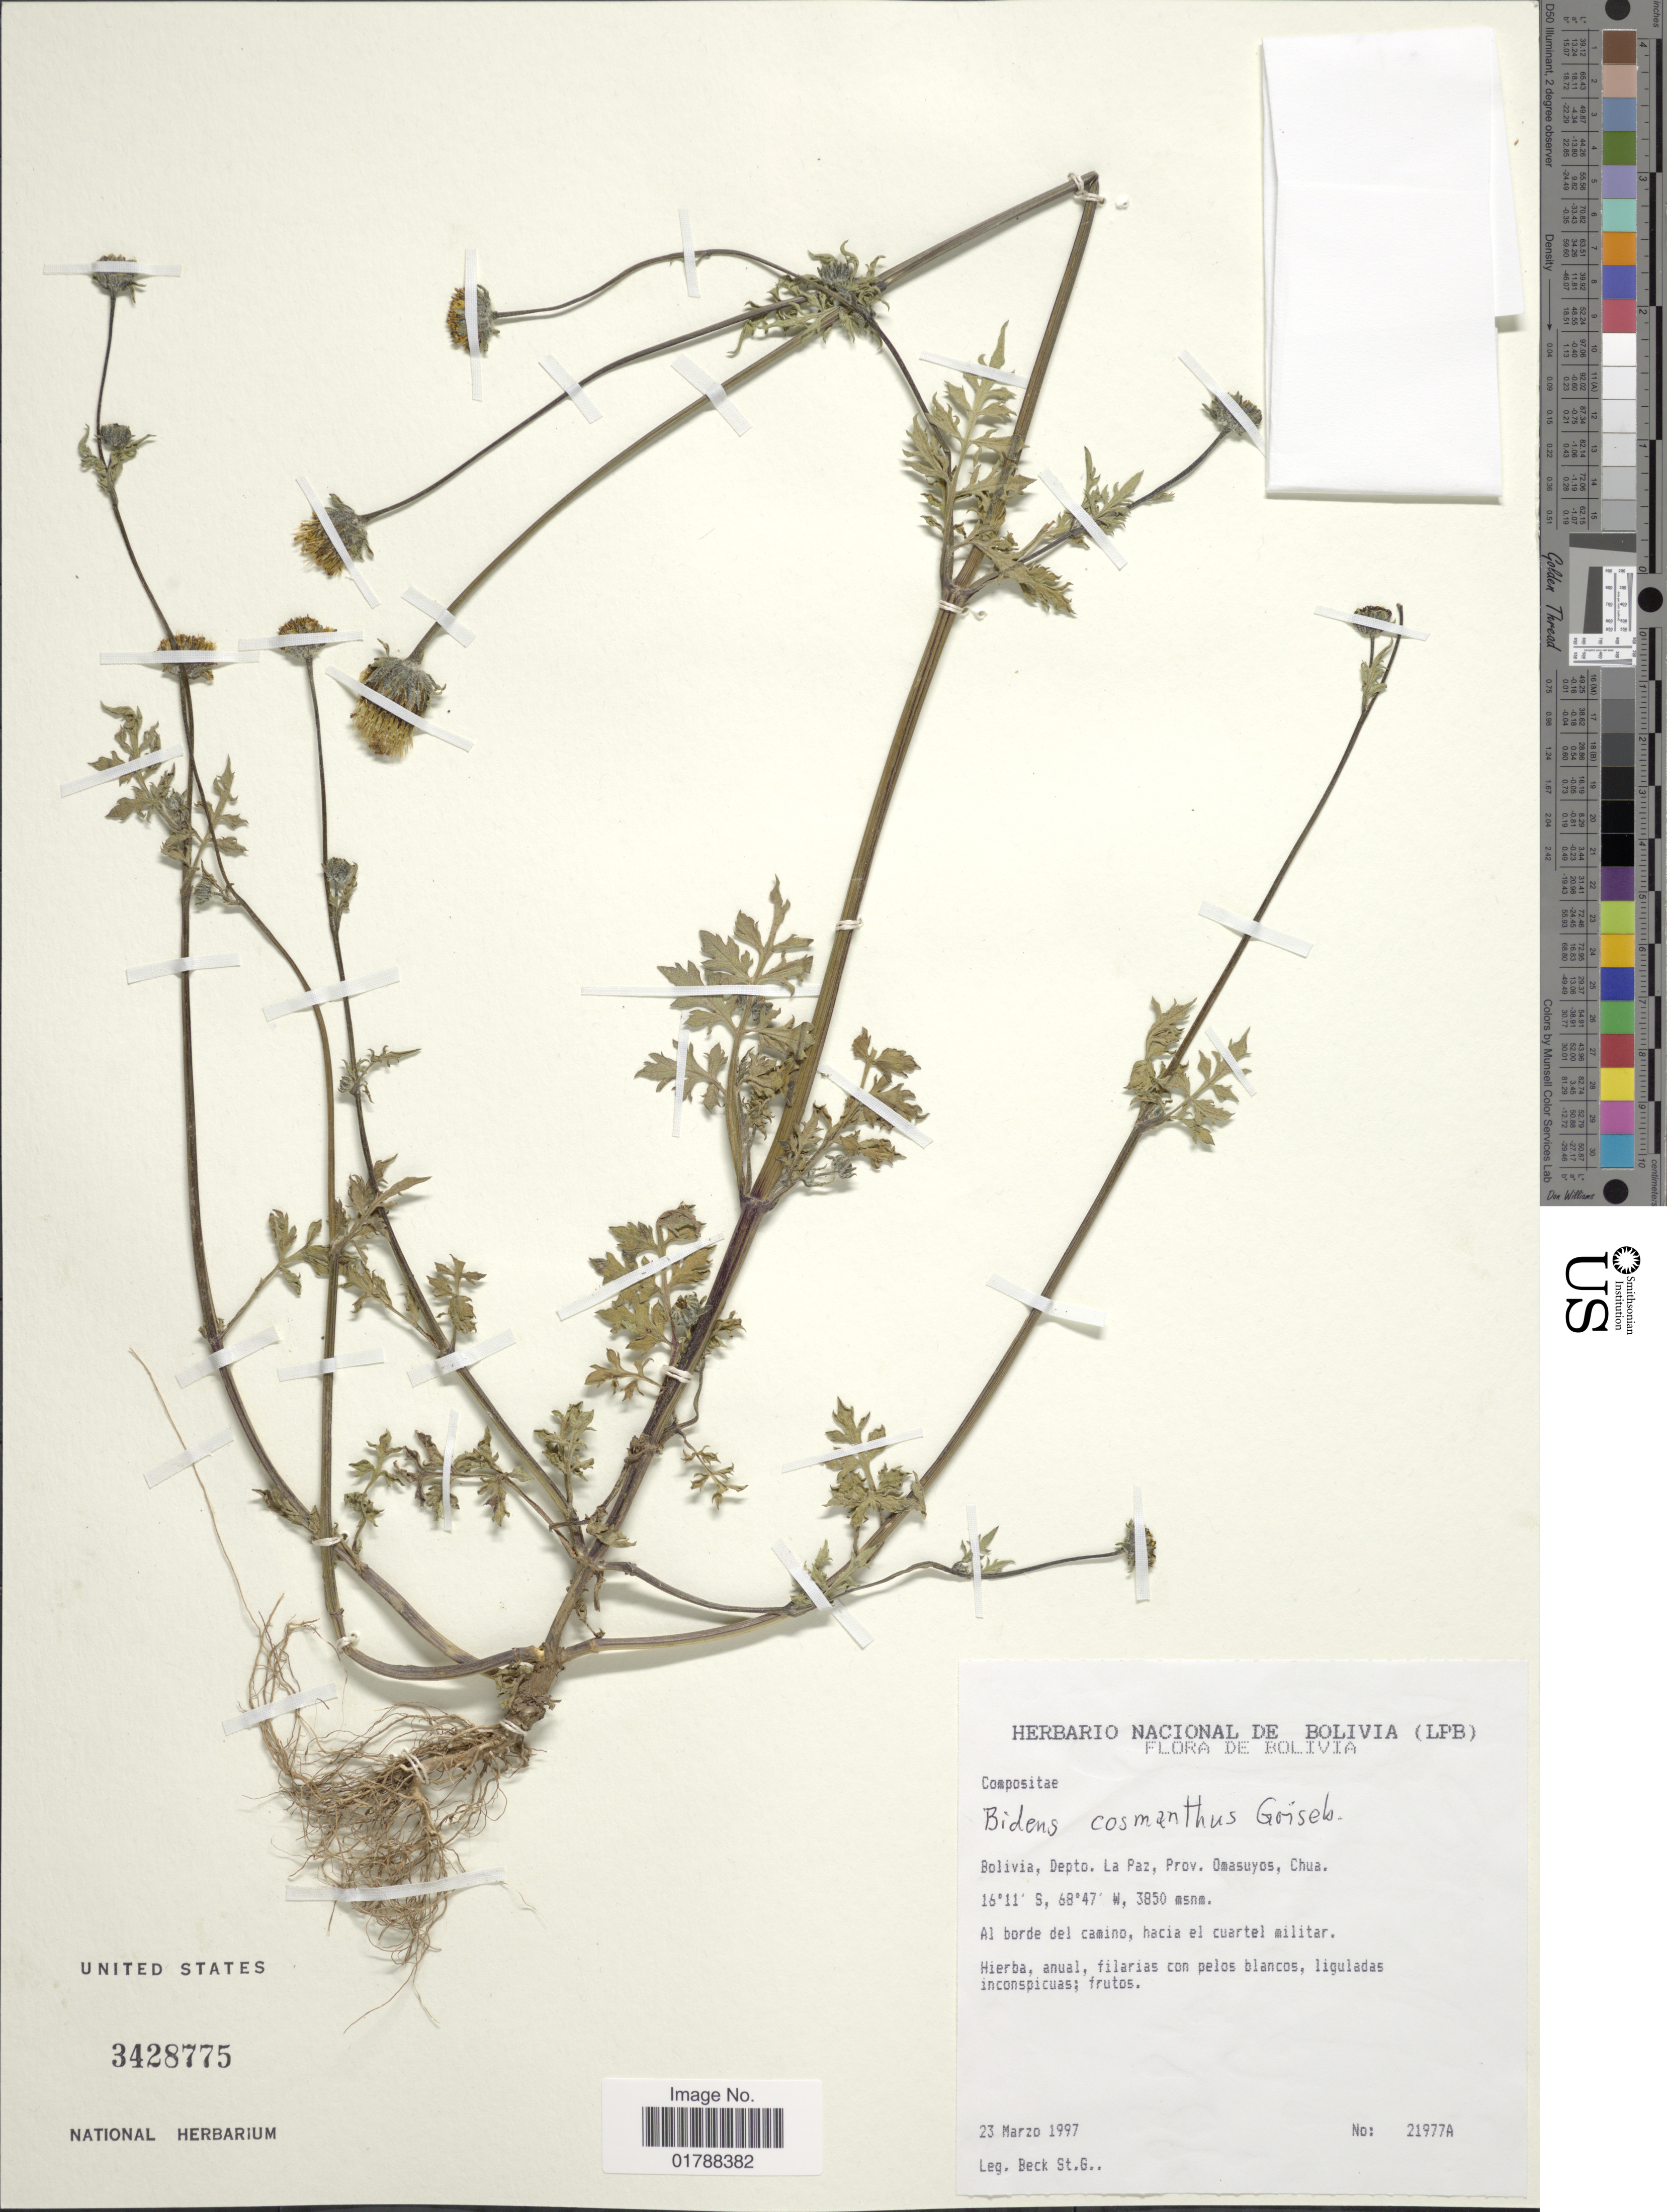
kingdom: Plantae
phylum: Tracheophyta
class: Magnoliopsida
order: Asterales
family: Asteraceae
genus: Bidens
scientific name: Bidens cosmantha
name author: Griseb.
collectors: S. G. Beck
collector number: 21977A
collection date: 1997-03-23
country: Bolivia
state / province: La Paz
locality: Prov. Omasuyos, Chua.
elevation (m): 3850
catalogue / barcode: US 3428775